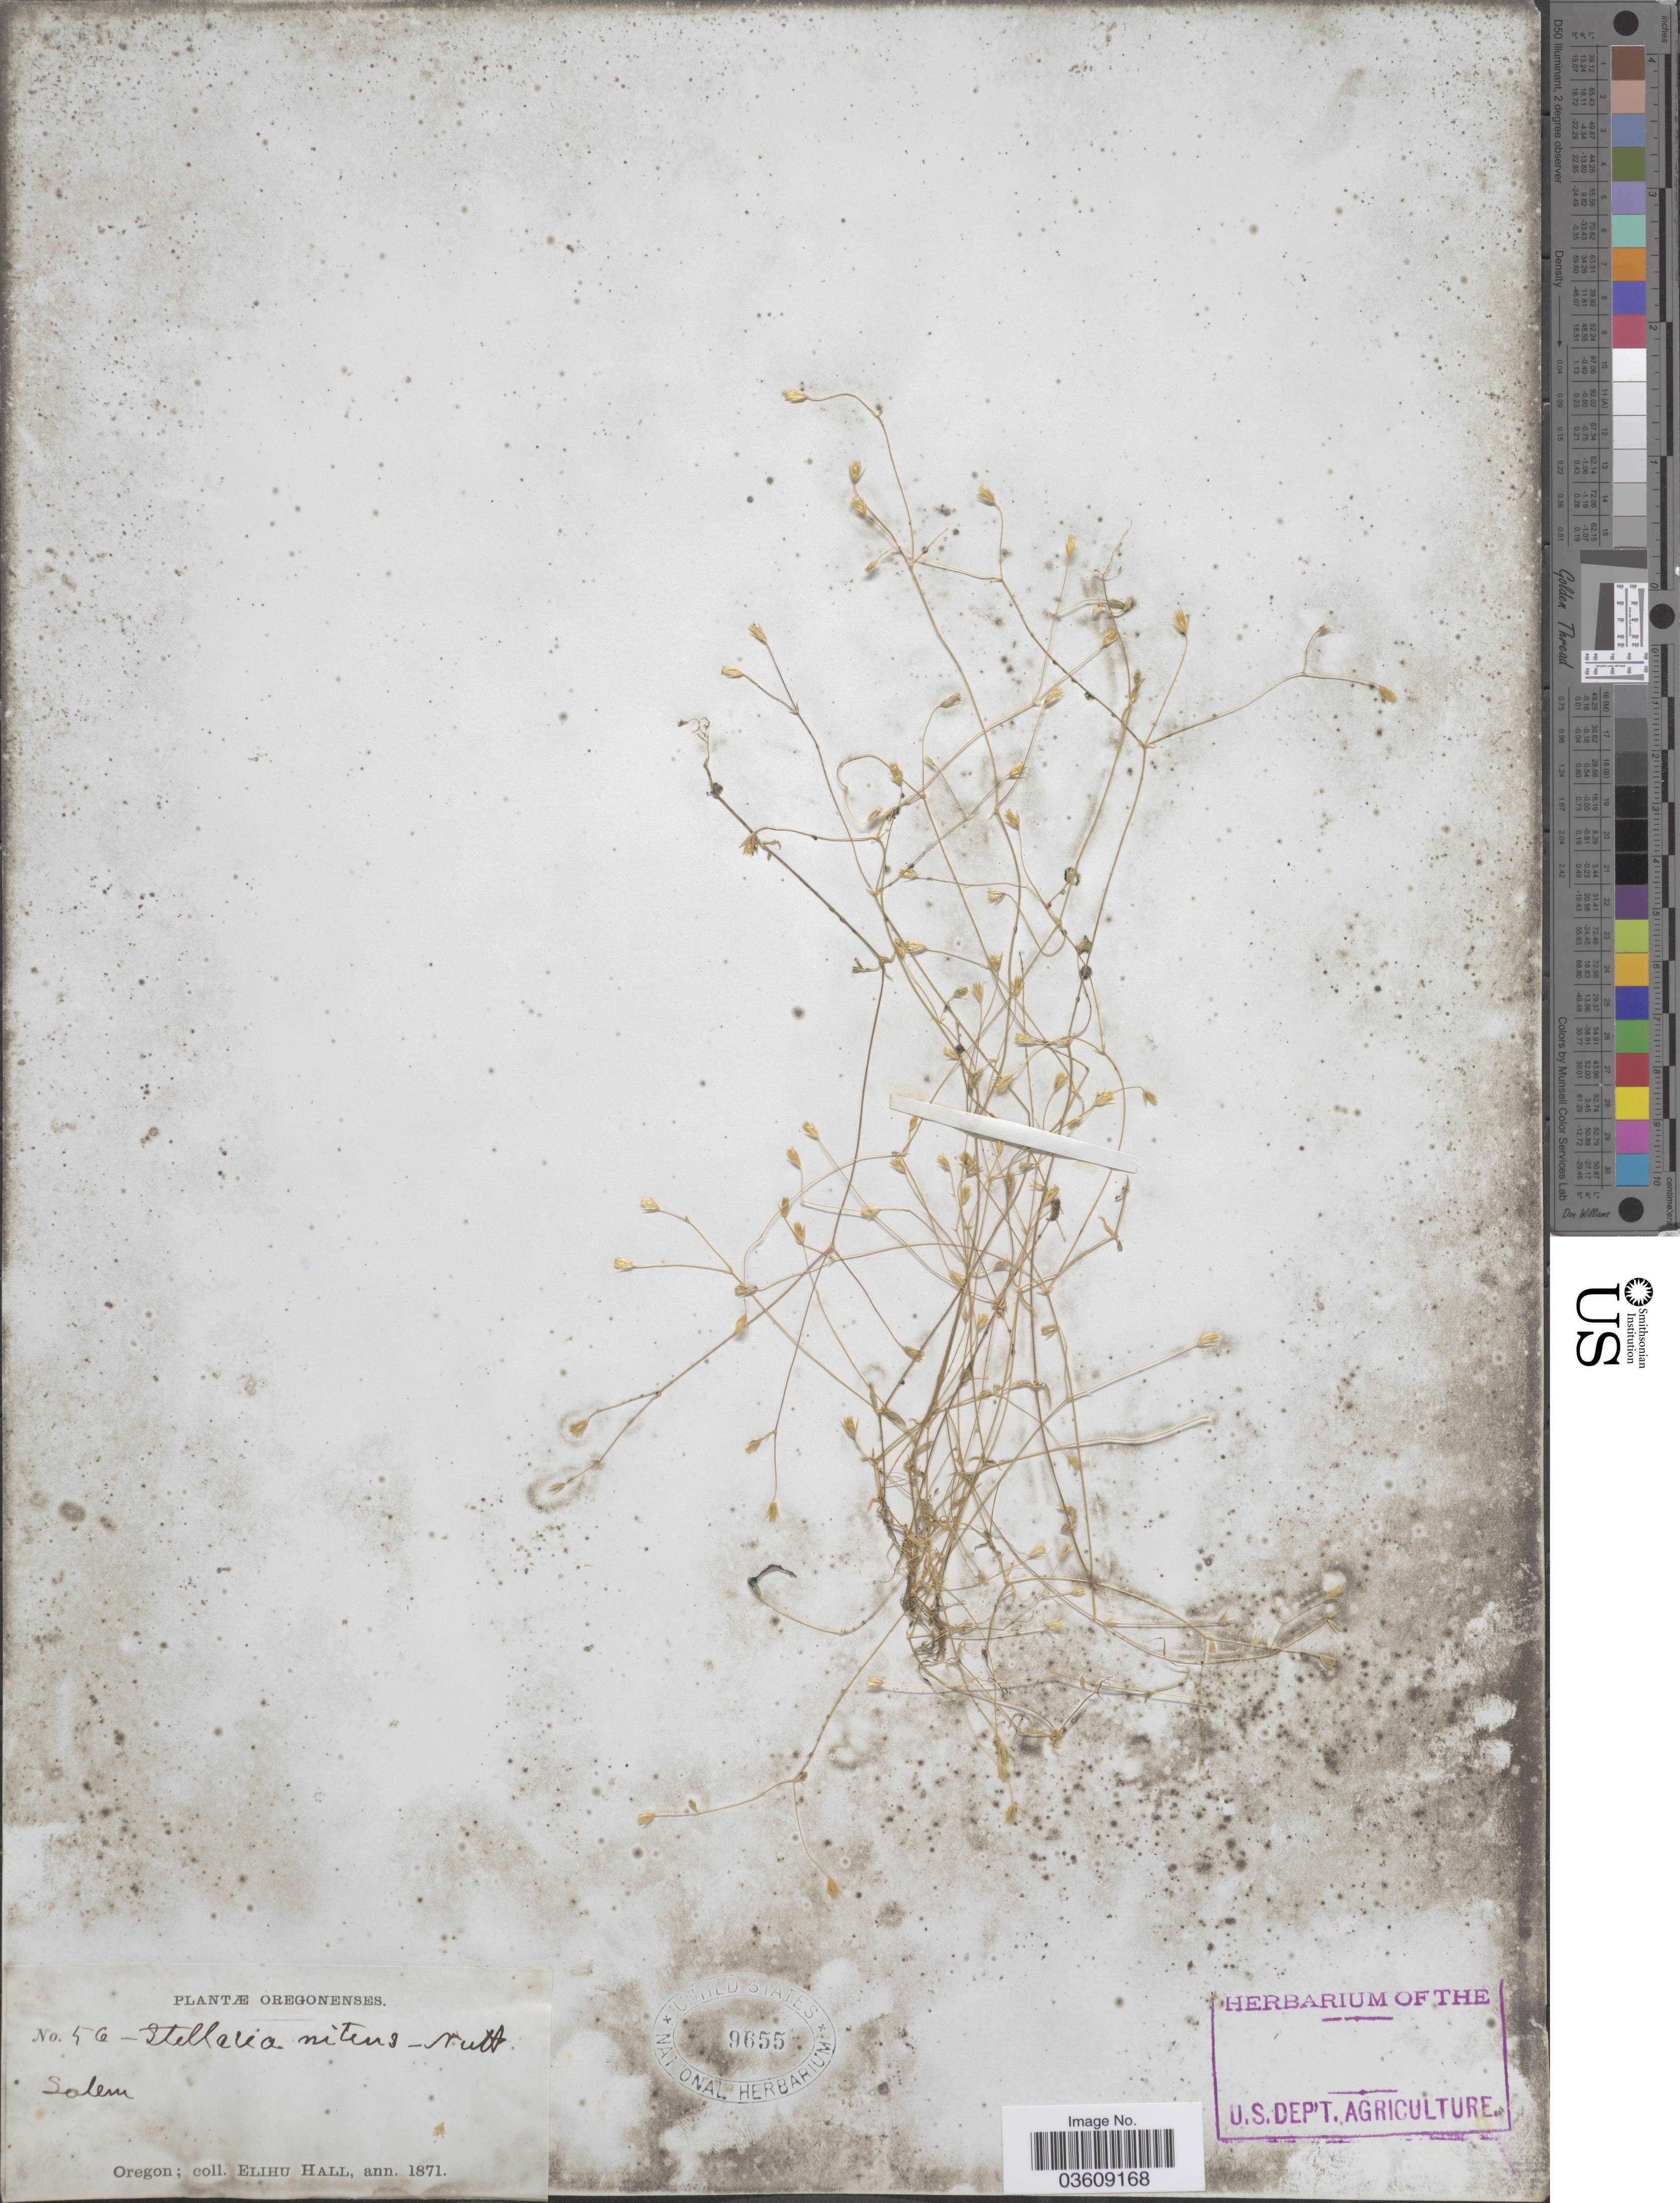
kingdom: Plantae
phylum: Tracheophyta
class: Magnoliopsida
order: Caryophyllales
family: Caryophyllaceae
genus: Stellaria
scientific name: Stellaria nitens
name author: Nutt.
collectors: E. Hall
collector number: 56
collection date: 1871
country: United States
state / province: Oregon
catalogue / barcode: US 9655